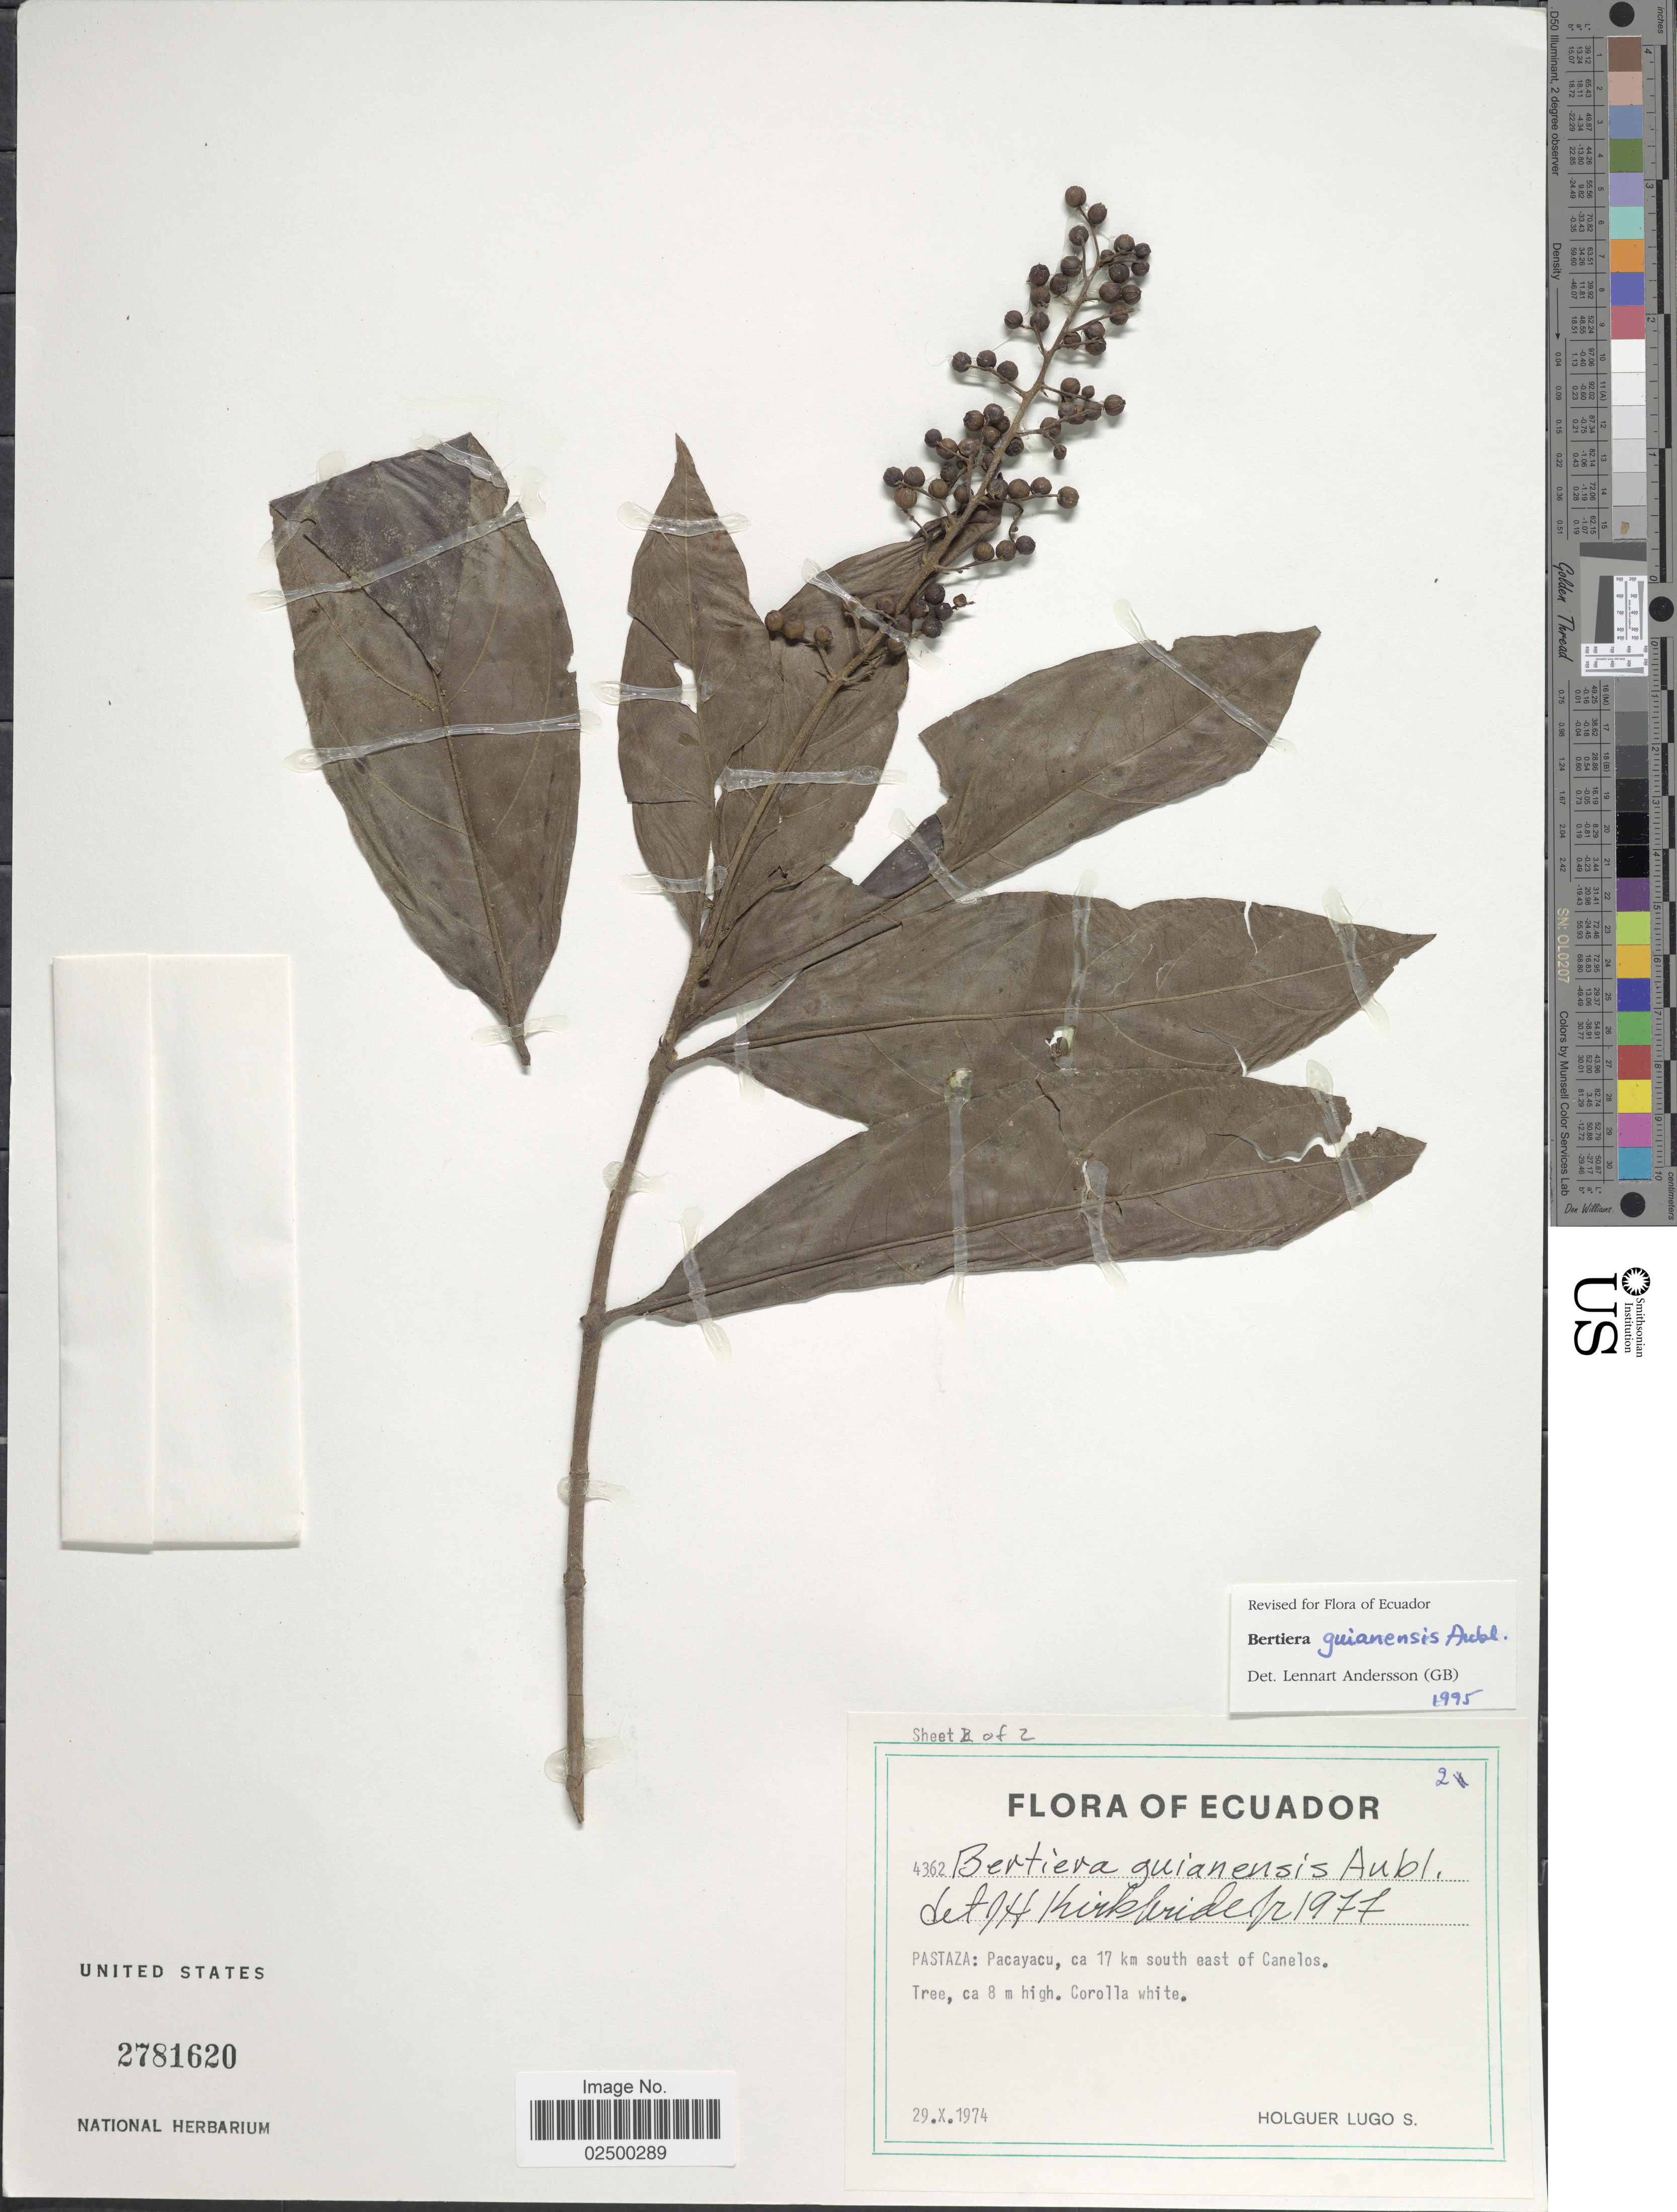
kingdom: Plantae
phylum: Tracheophyta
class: Magnoliopsida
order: Gentianales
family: Rubiaceae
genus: Bertiera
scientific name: Bertiera guianensis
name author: Aubl.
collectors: H. Lugo S.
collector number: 4362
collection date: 1974-10-29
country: Ecuador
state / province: Pastaza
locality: Pacayacu, ca 17 km south east of Canelos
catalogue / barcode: US 2781620